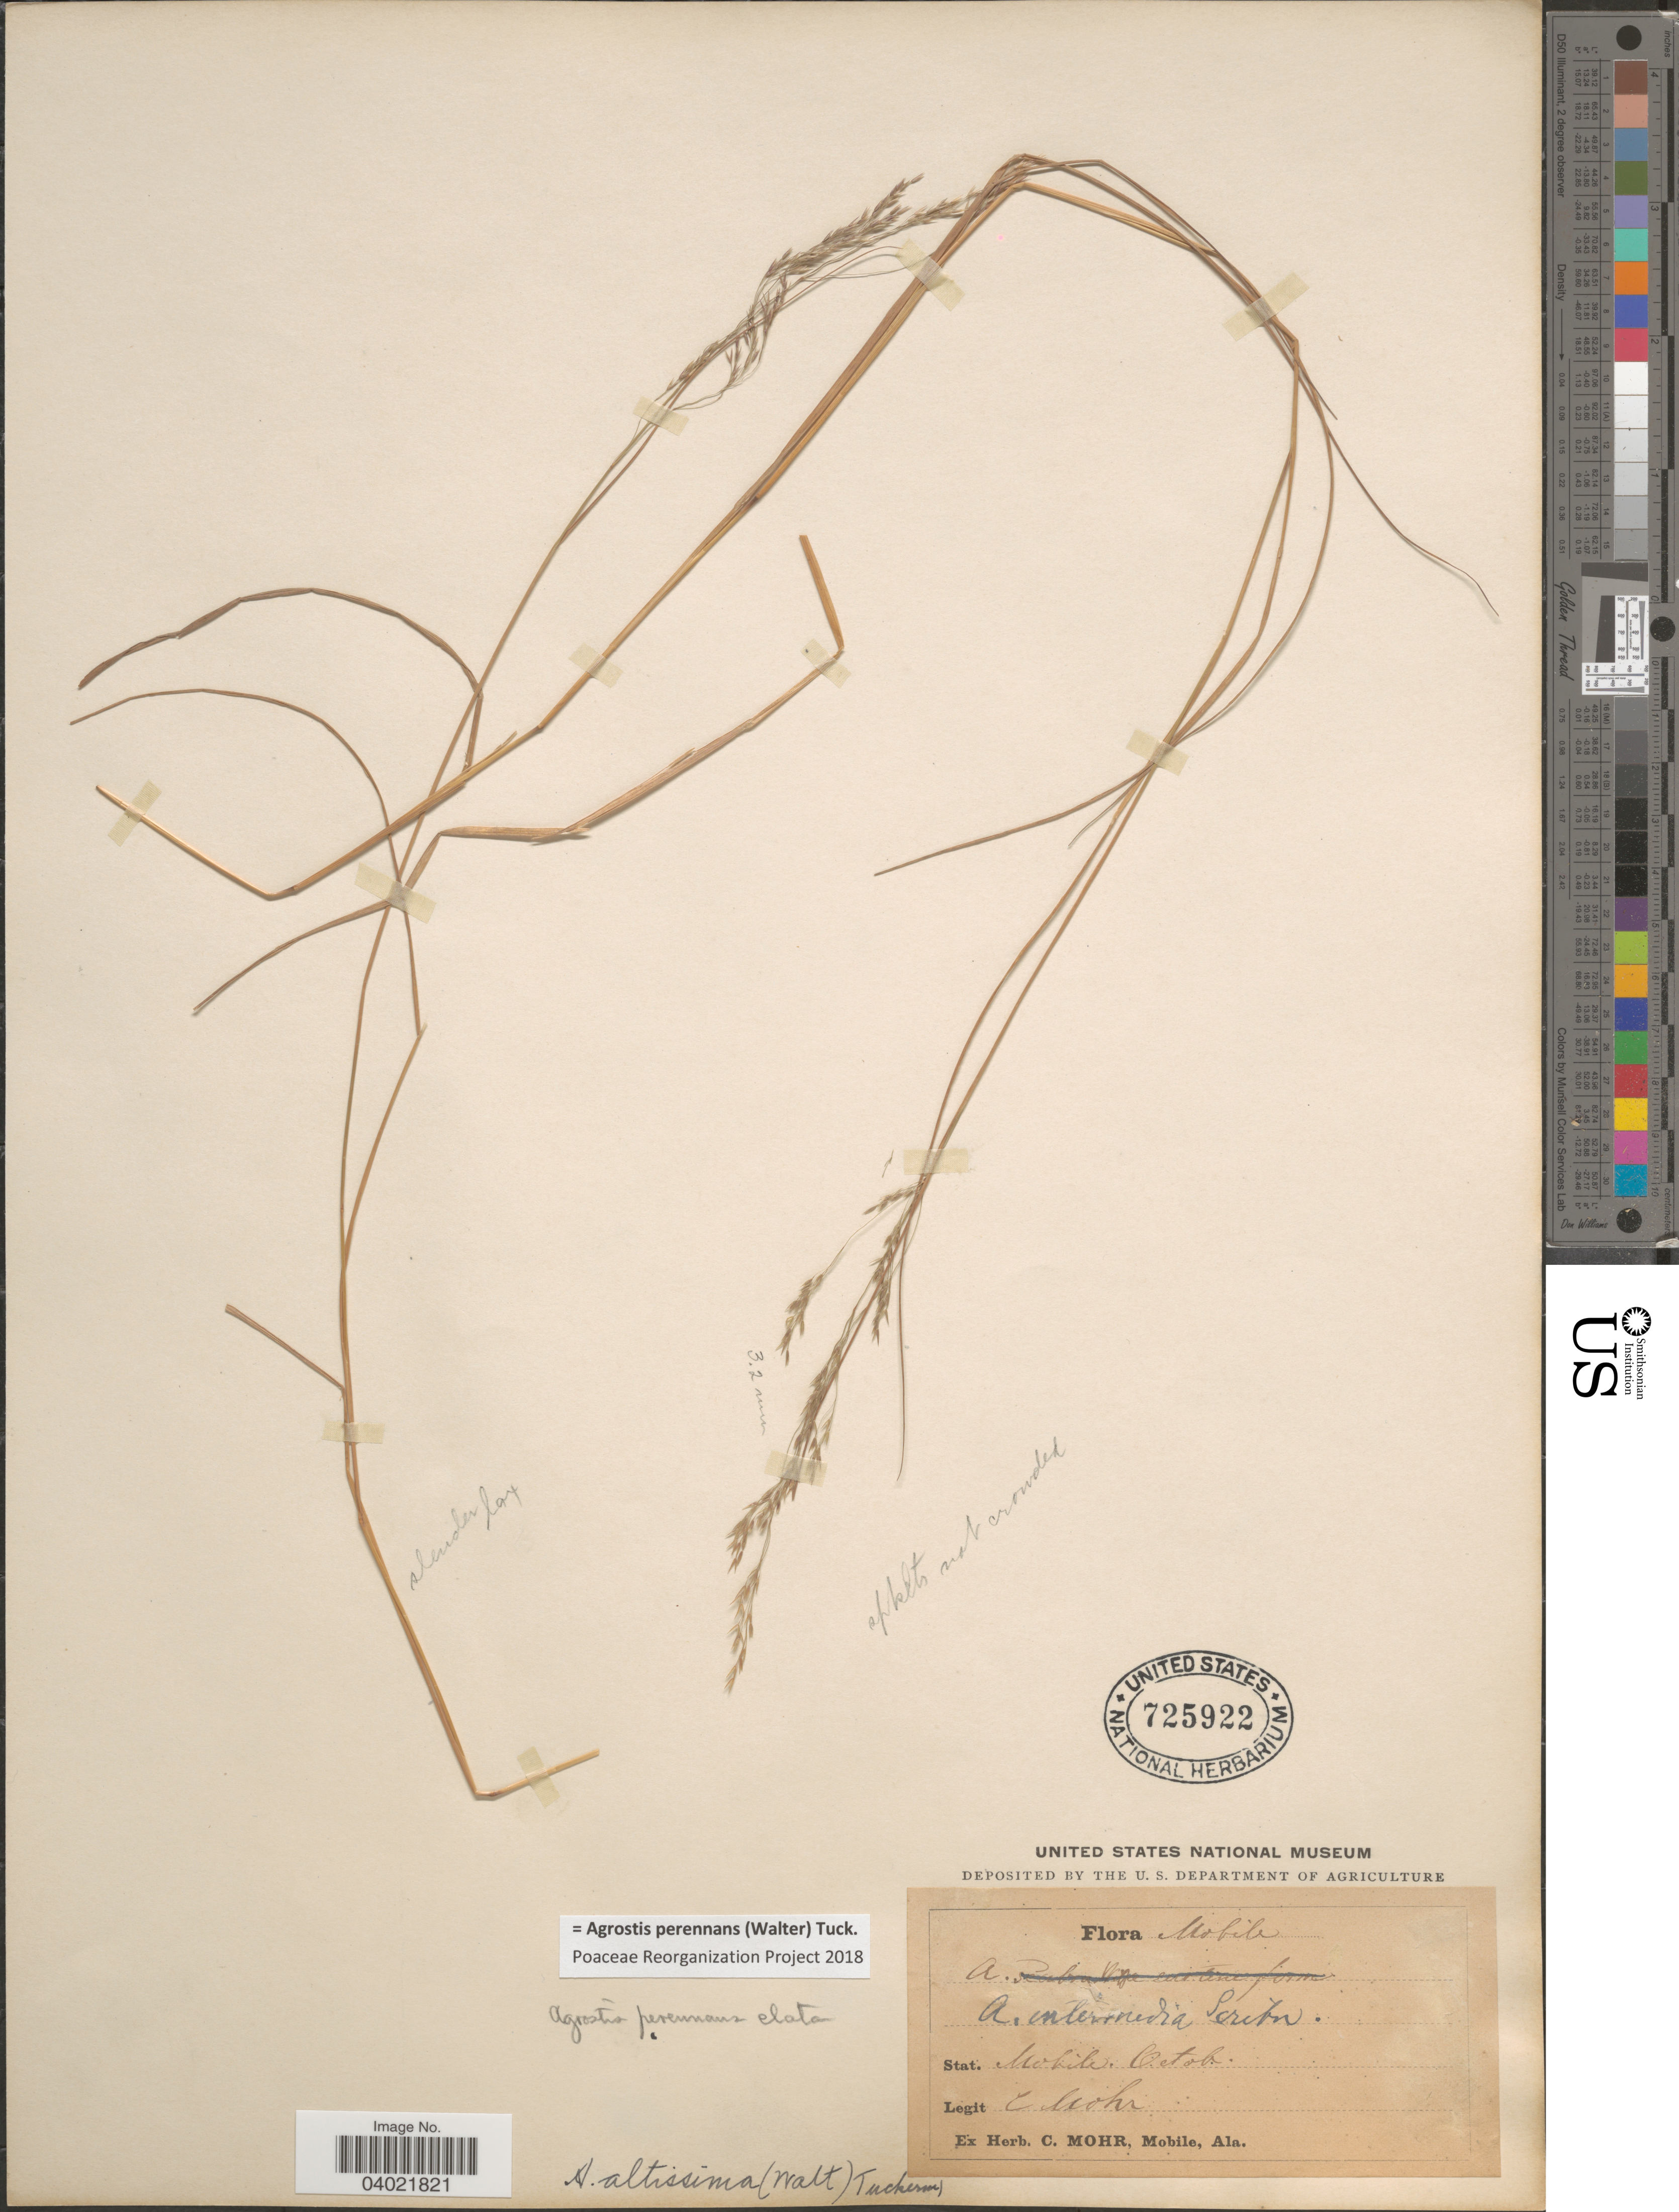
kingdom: Plantae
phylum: Tracheophyta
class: Liliopsida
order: Poales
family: Poaceae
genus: Agrostis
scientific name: Agrostis perennans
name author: (Walter) Tuck.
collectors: C. T. Mohr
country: United States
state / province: Alabama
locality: Stat. Mobile.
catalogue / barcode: US 725922